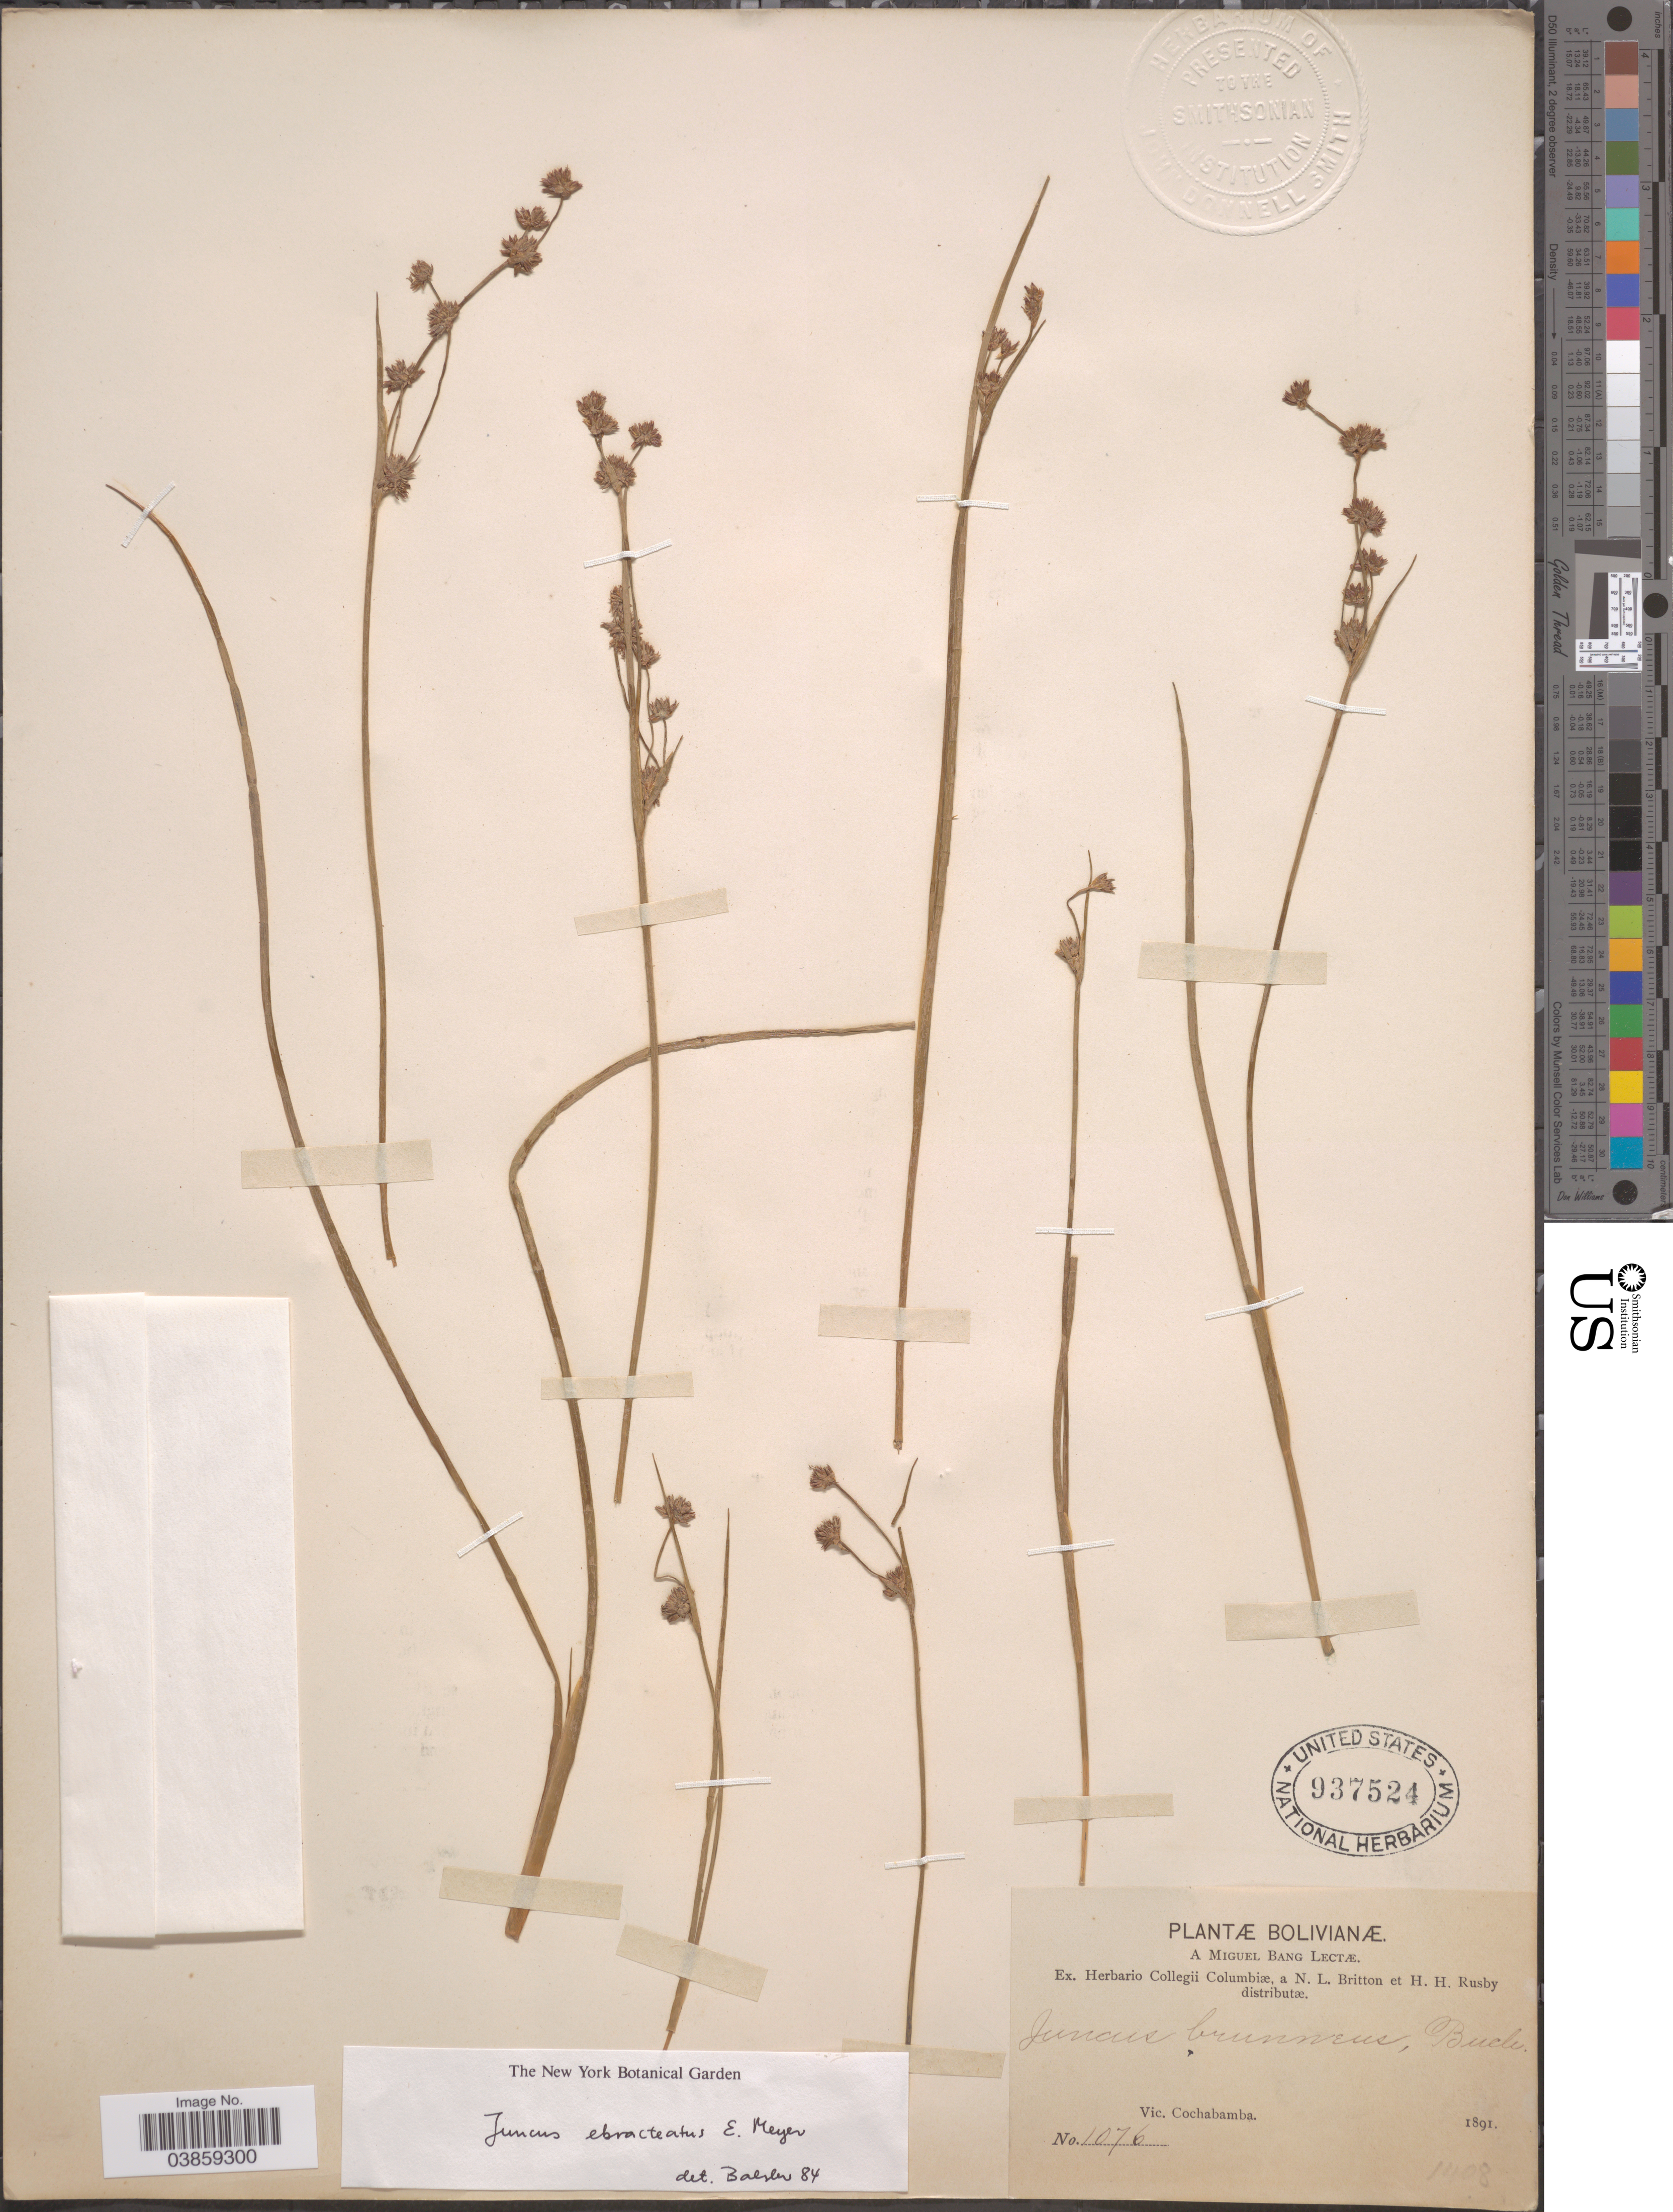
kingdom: Plantae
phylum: Tracheophyta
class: Liliopsida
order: Poales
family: Juncaceae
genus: Juncus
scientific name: Juncus ebracteatus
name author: E. Mey.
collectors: M. Bang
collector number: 1076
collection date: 1891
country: Bolivia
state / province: Cochabamba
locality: Vic. Cochabamba.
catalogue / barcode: US 937524